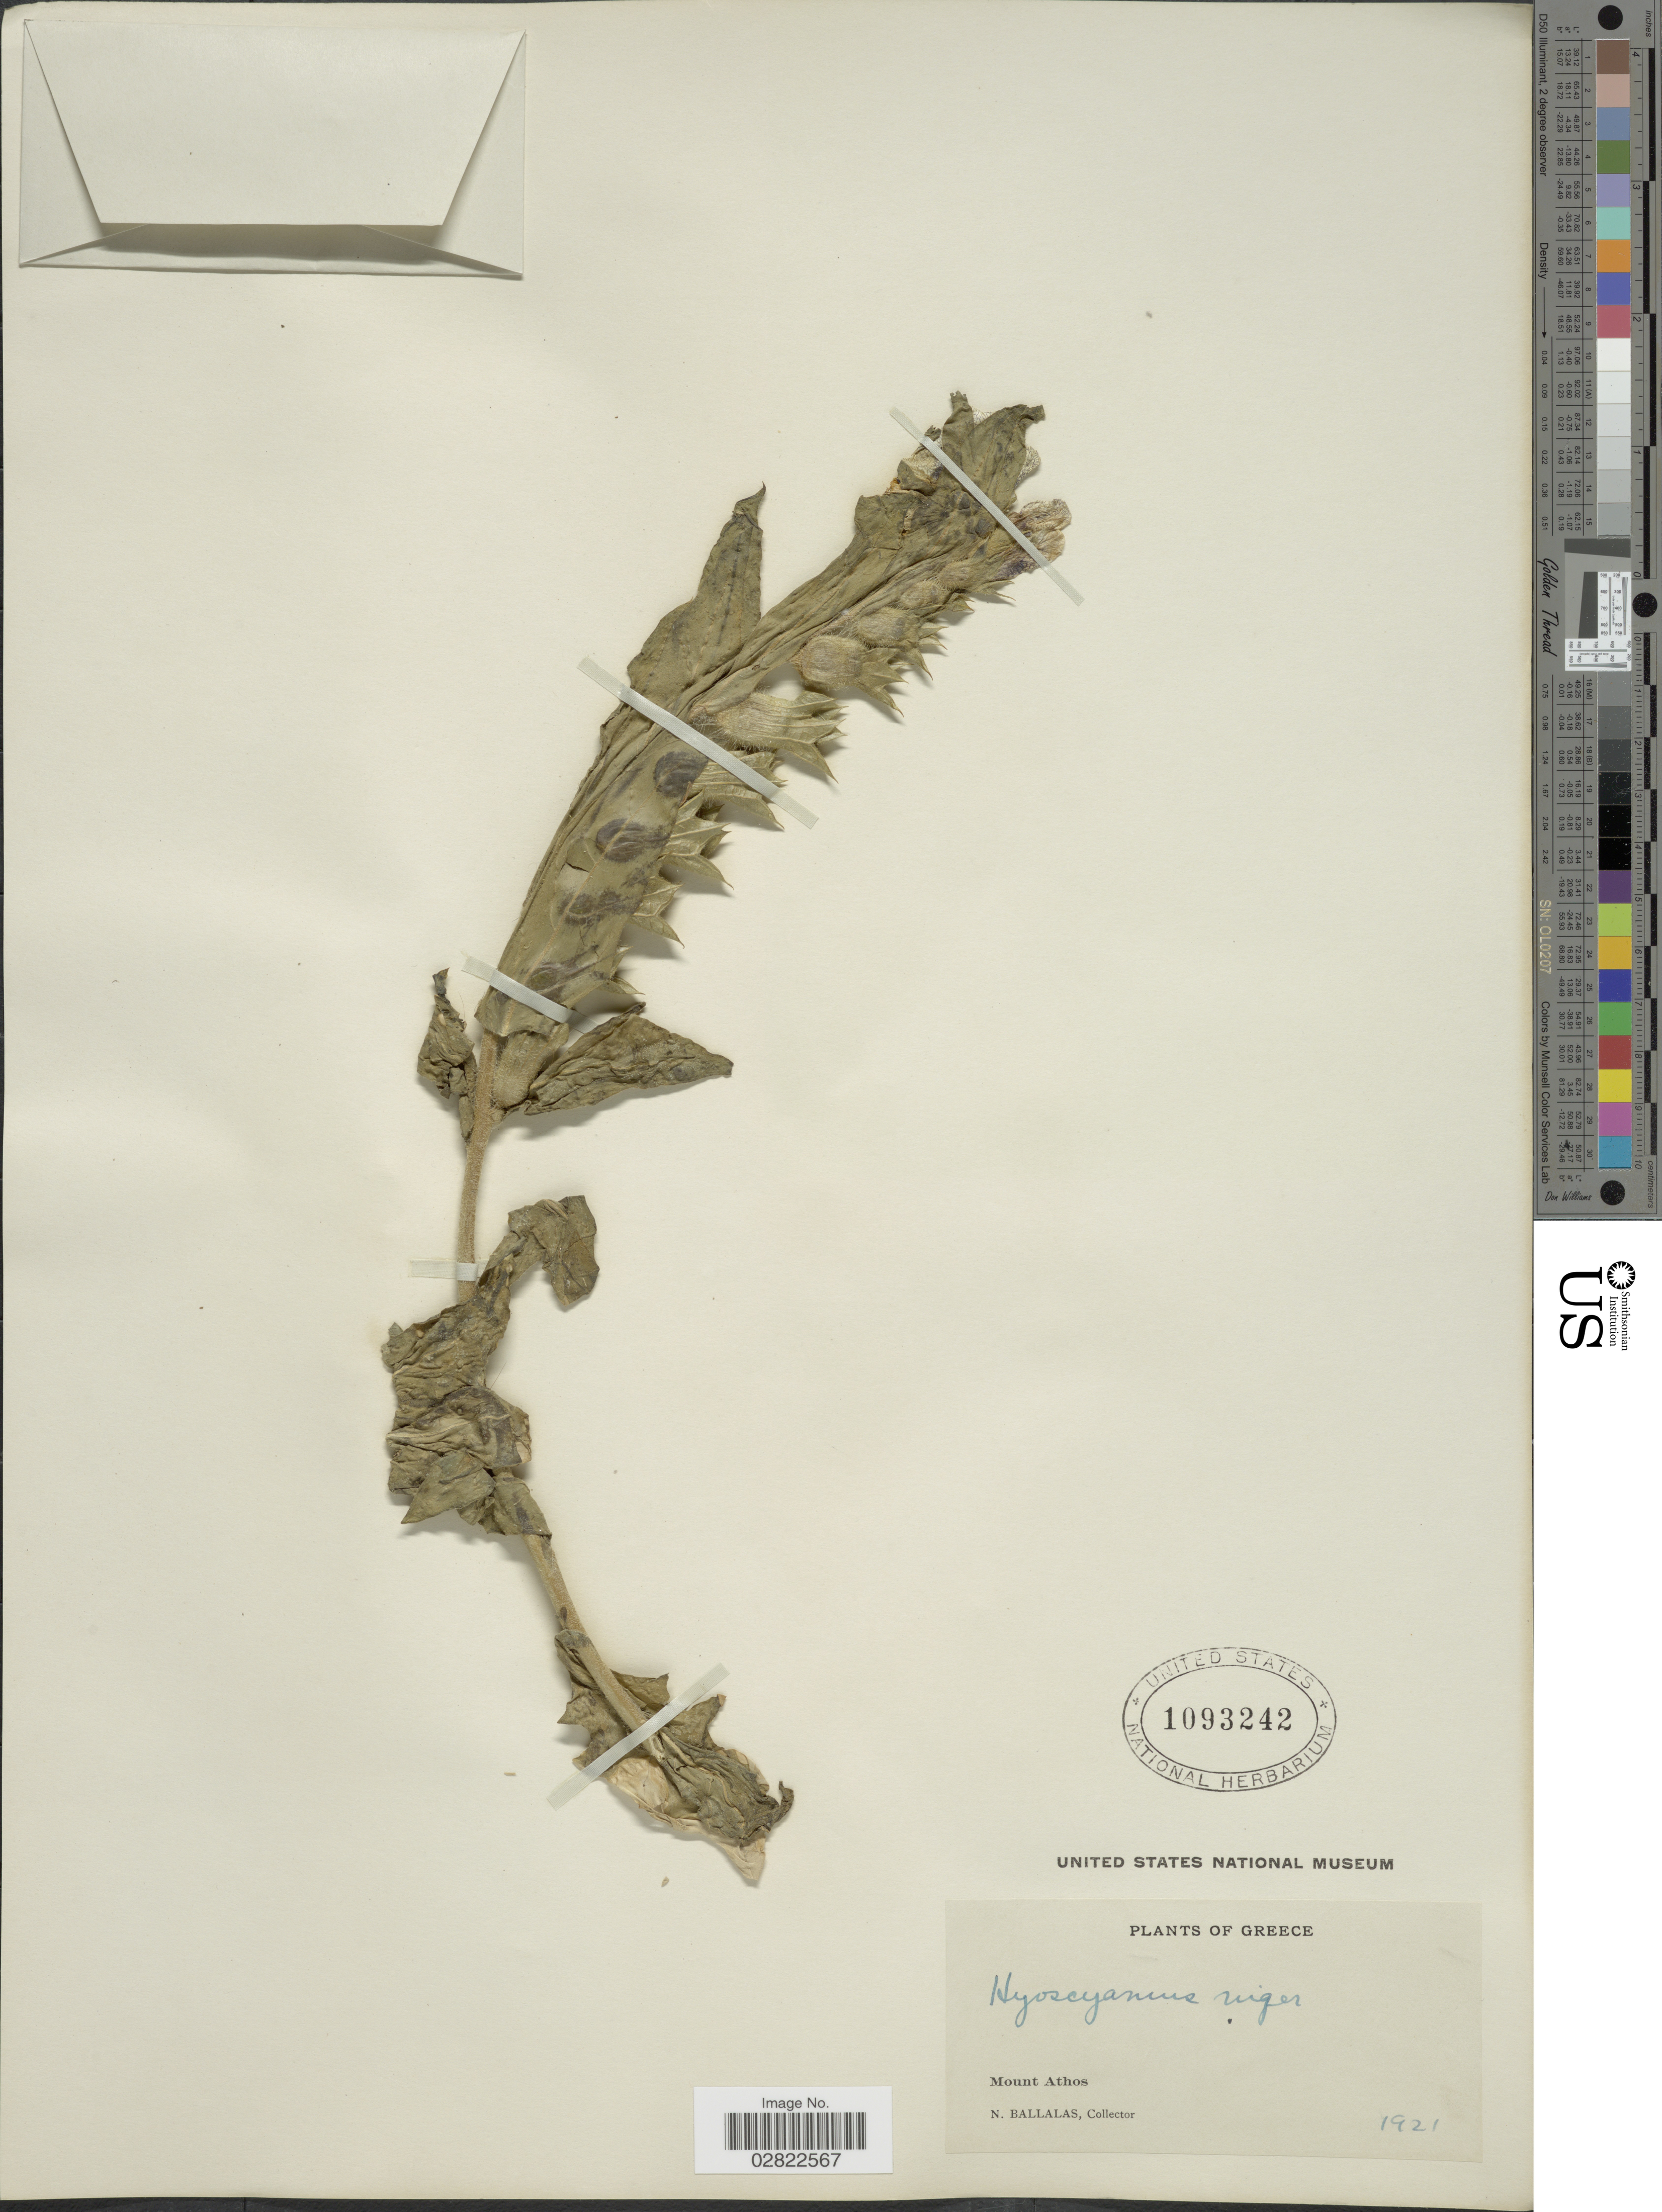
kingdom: Plantae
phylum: Tracheophyta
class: Magnoliopsida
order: Solanales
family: Solanaceae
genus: Hyoscyamus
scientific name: Hyoscyamus niger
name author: L.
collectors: N. Ballalas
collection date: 1921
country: Greece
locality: Mount Athos.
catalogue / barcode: US 1093242